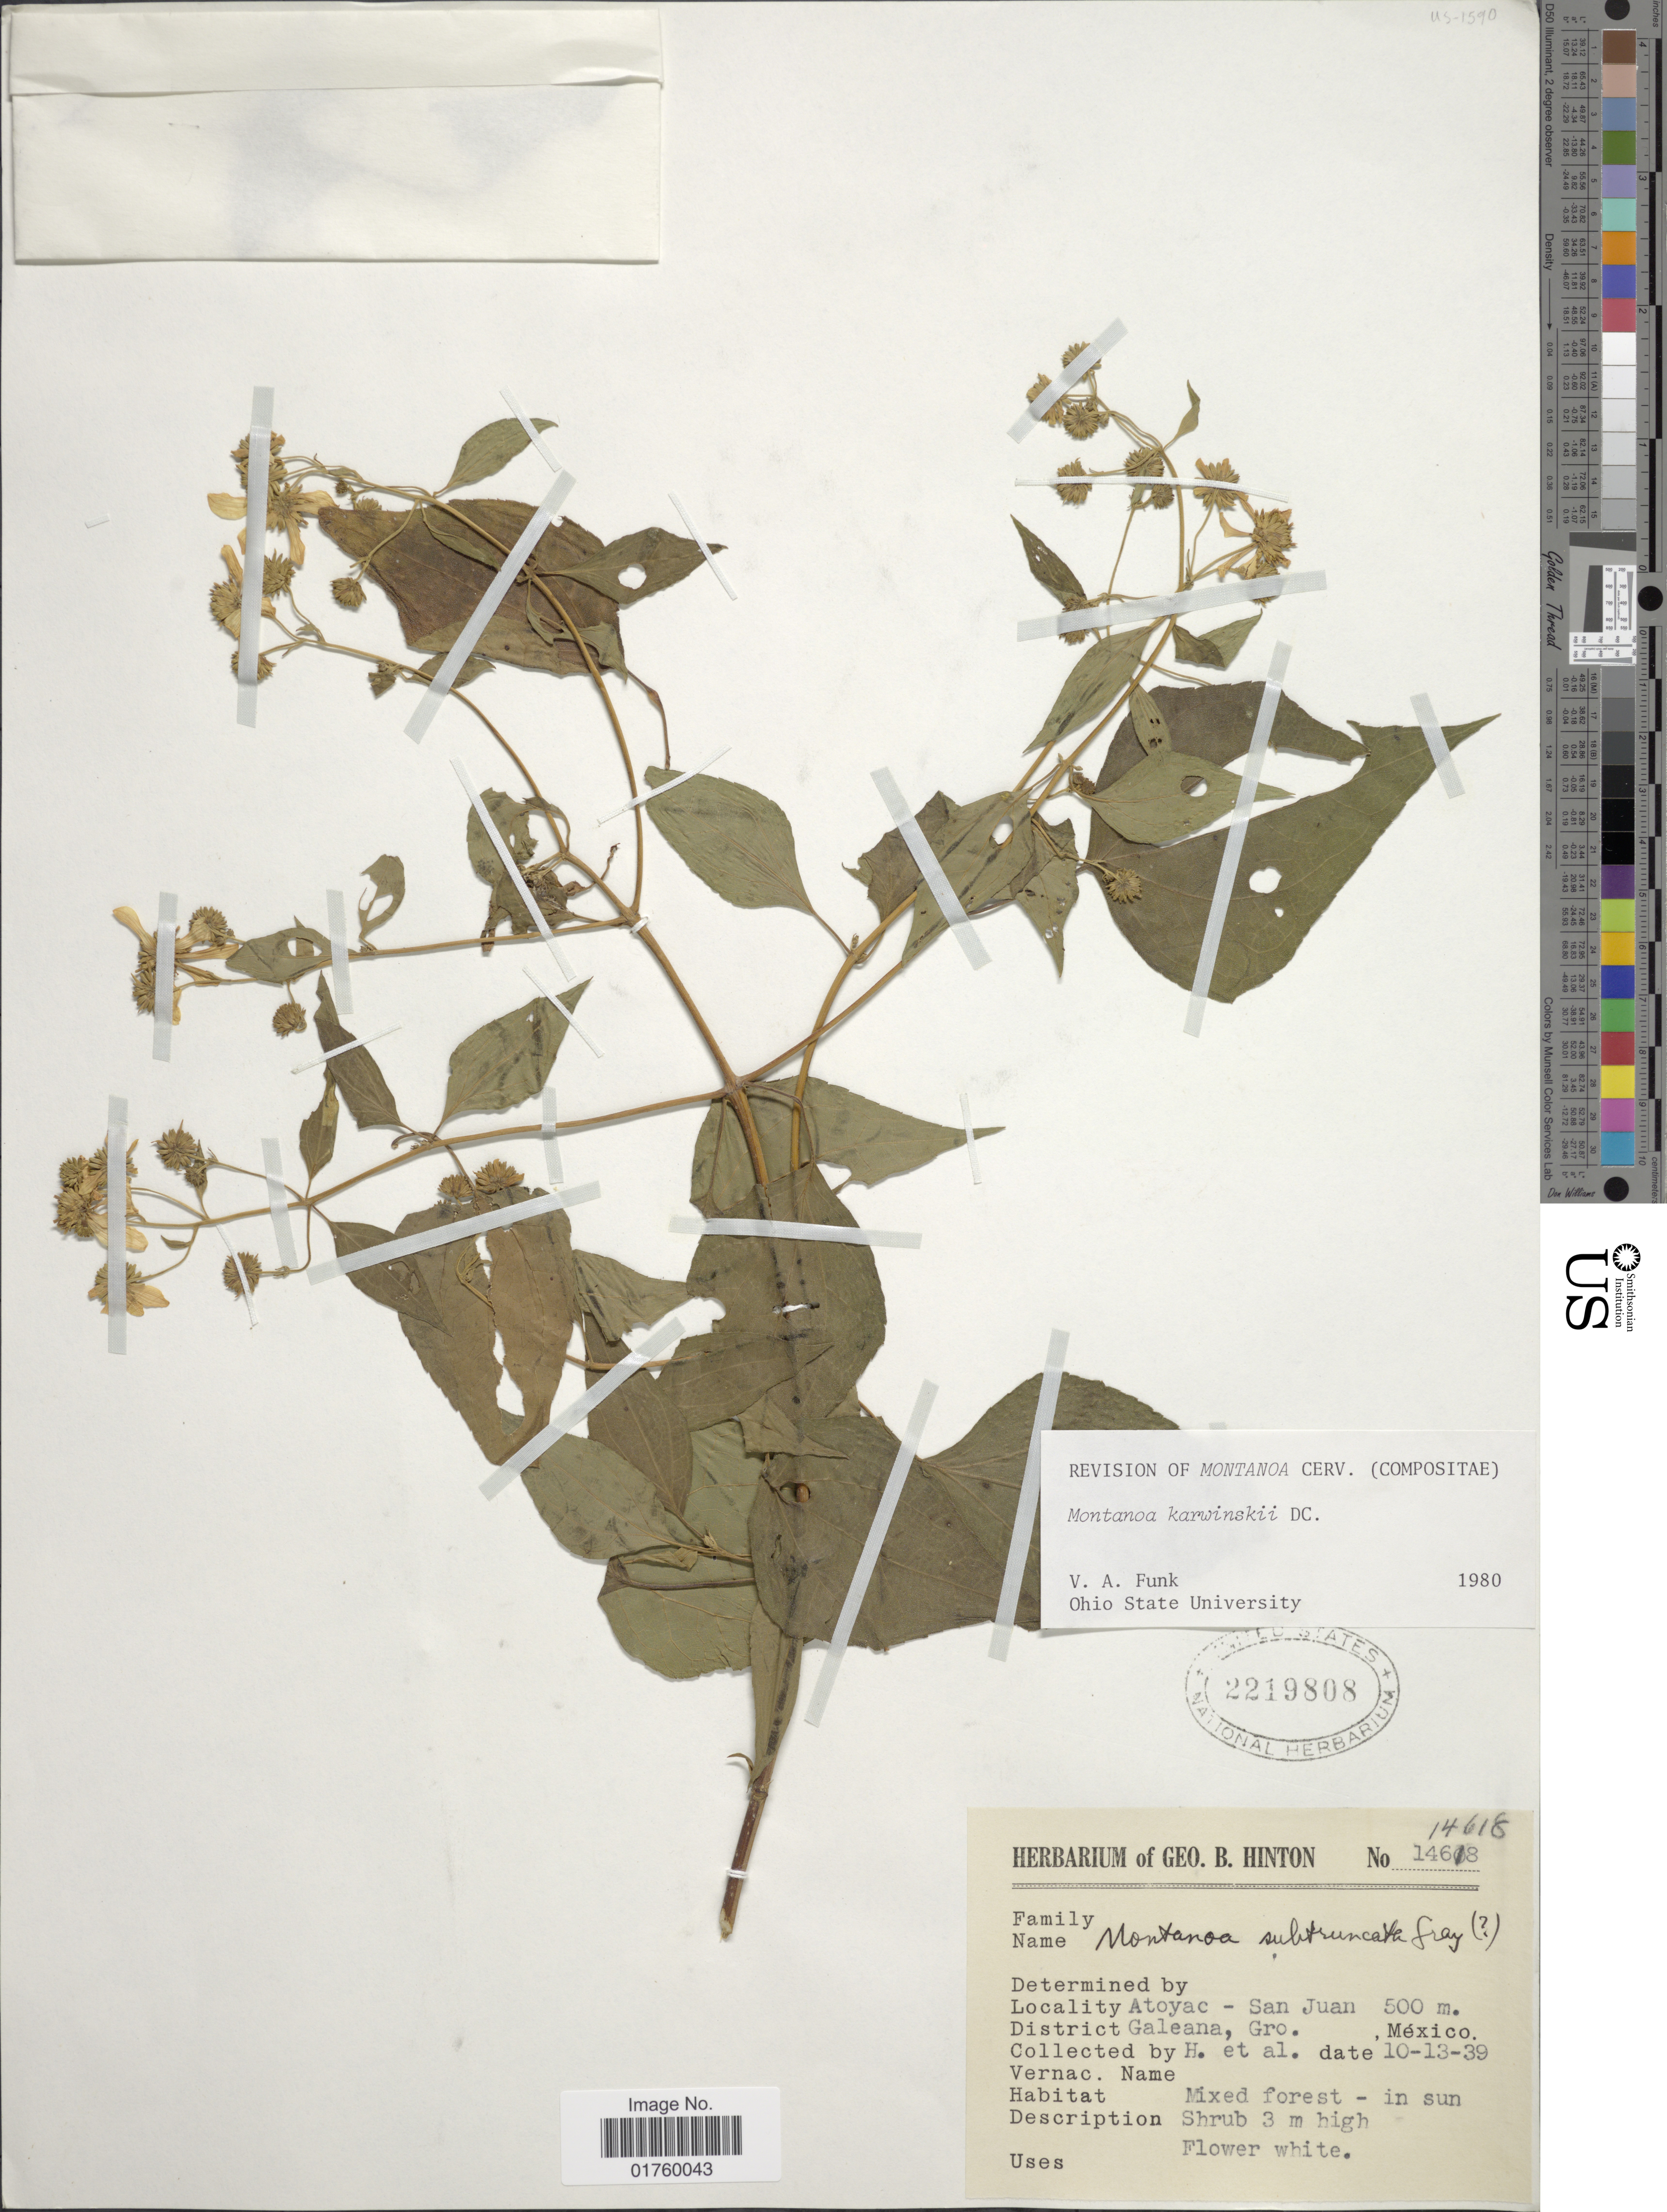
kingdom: Plantae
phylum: Tracheophyta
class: Magnoliopsida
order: Asterales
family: Asteraceae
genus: Montanoa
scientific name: Montanoa karwinskii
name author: DC.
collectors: G. B. Hinton & et al.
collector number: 14618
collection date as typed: Transcribed d/m/y: 13/10/39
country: Mexico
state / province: Guerrero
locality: Atoac-San Juan, District Galeana.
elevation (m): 500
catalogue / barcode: US 2219808